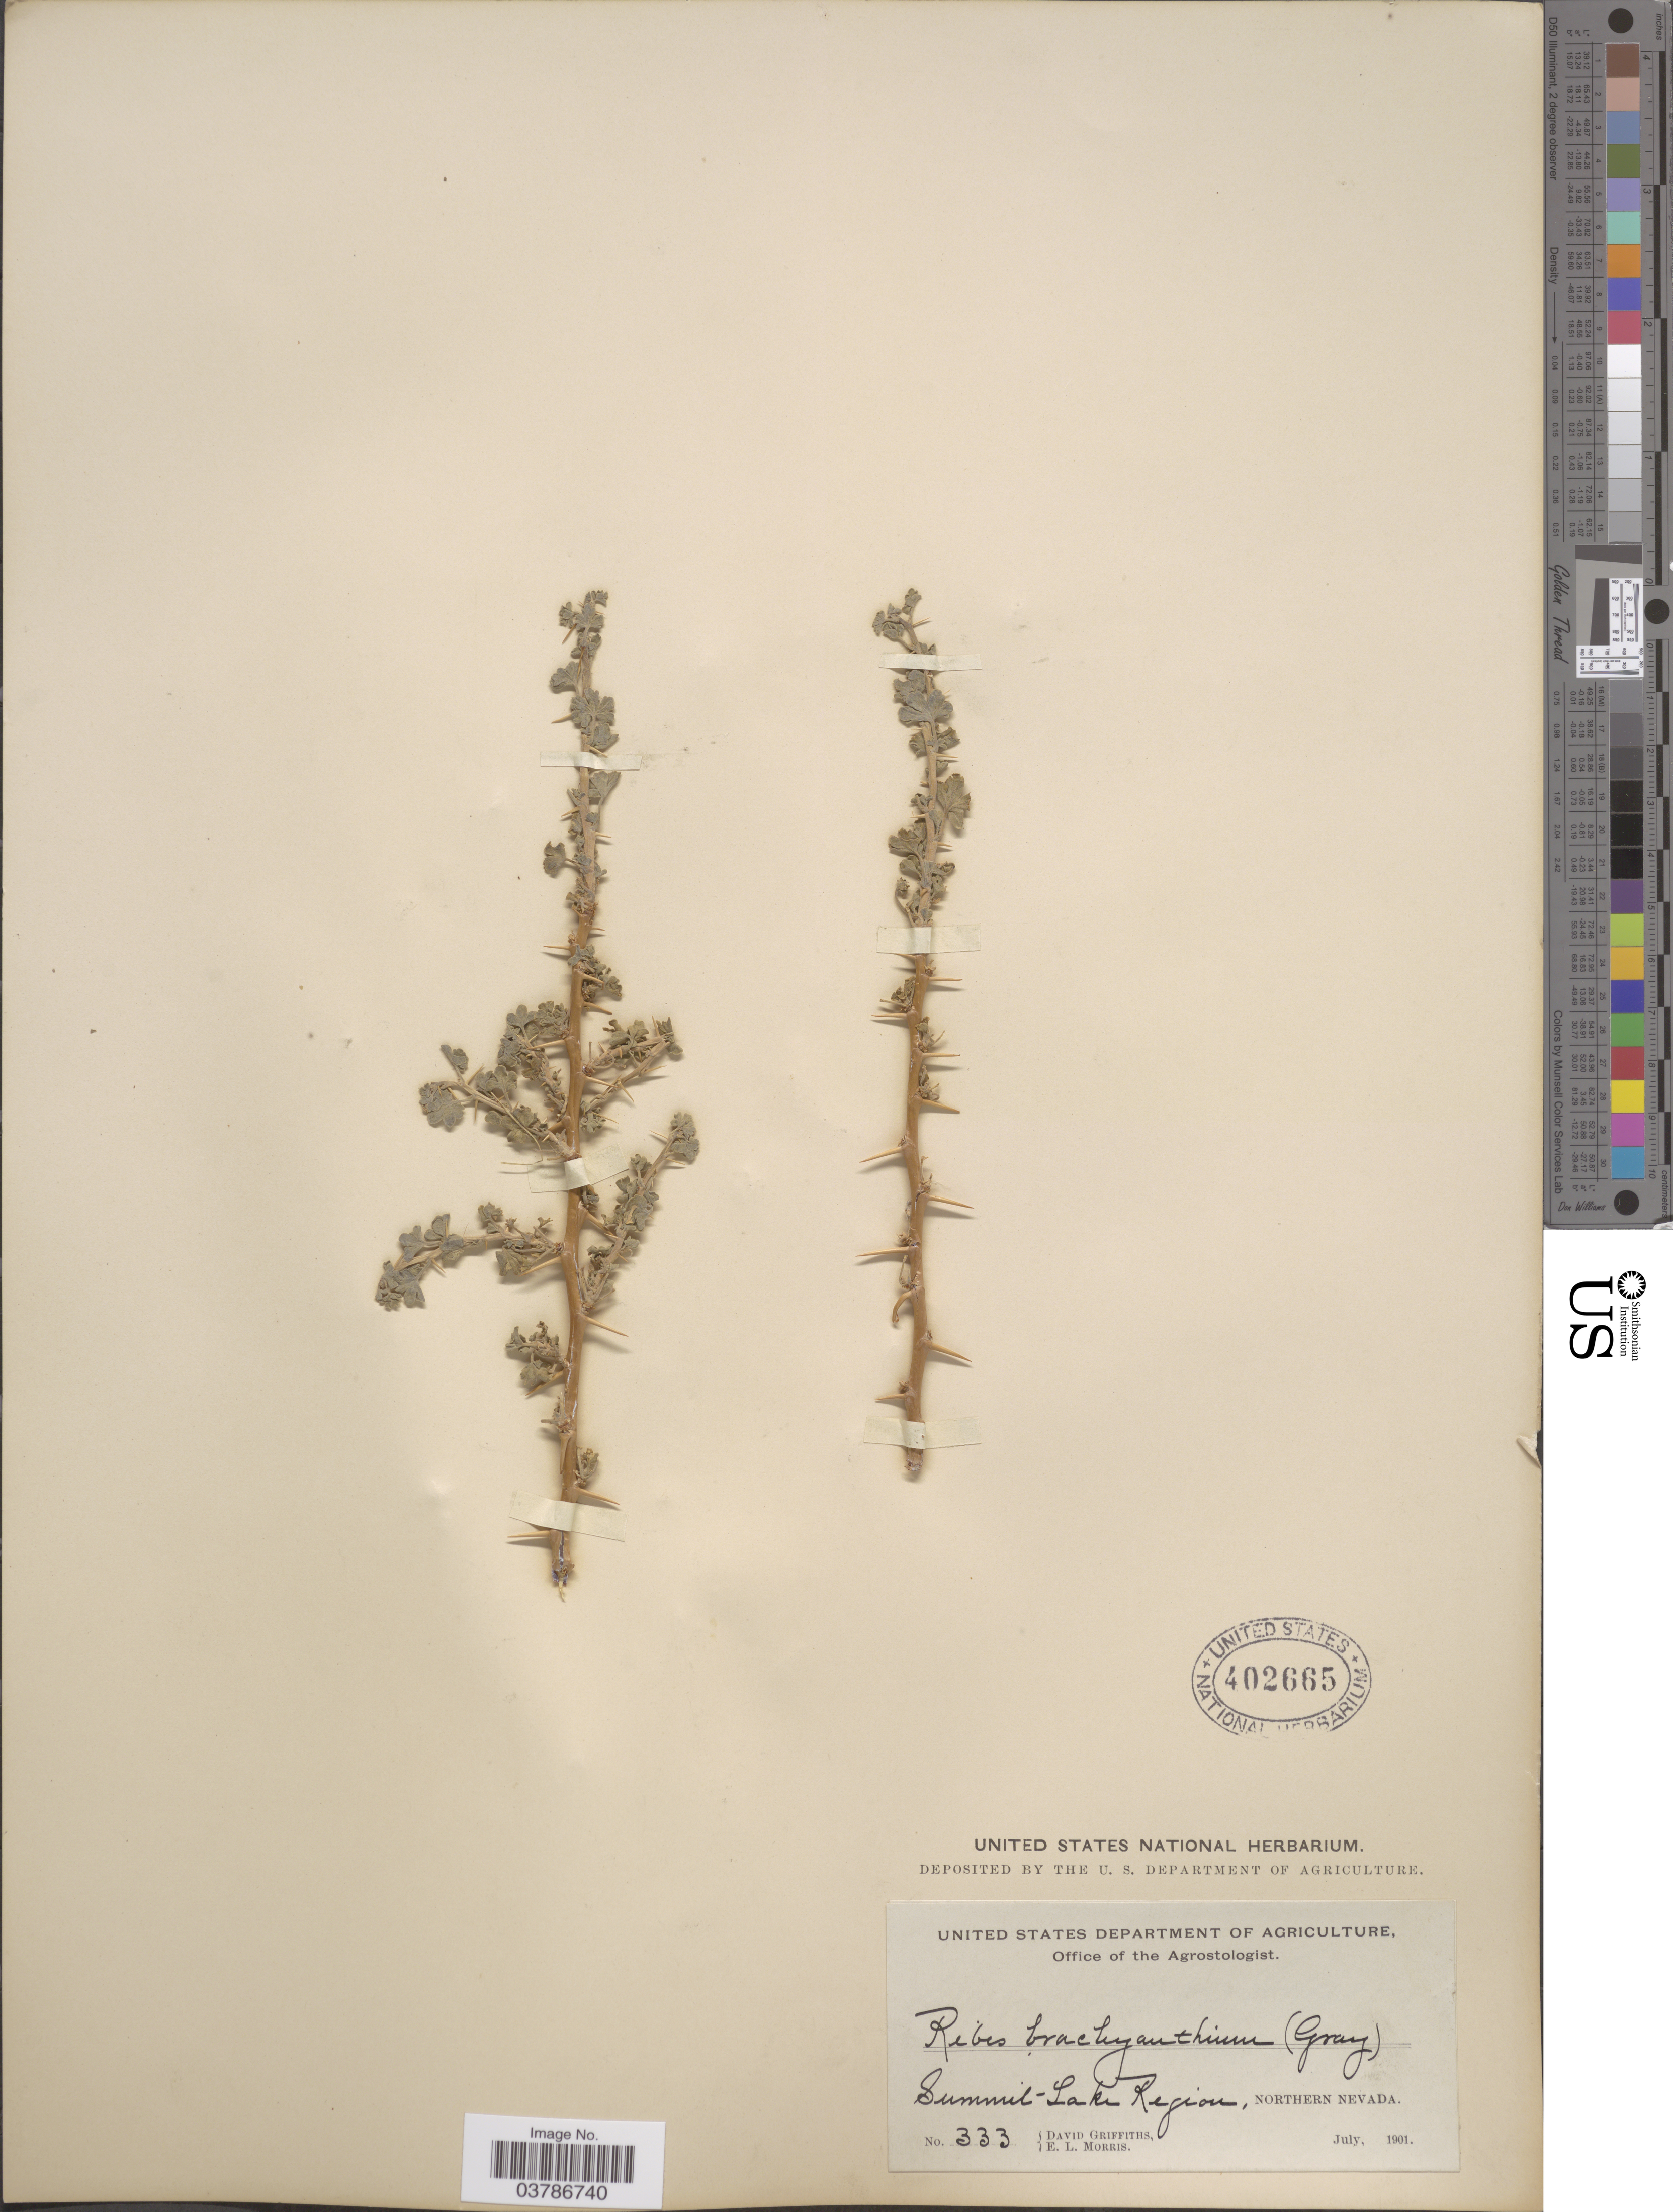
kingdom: Plantae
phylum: Tracheophyta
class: Magnoliopsida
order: Saxifragales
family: Grossulariaceae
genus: Ribes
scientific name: Ribes velutinum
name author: Greene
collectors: D. Griffiths & E. Morris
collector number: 333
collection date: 1901-07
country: United States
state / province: Nevada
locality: Summit Lake Region, Northern Nevada.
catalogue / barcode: US 402665